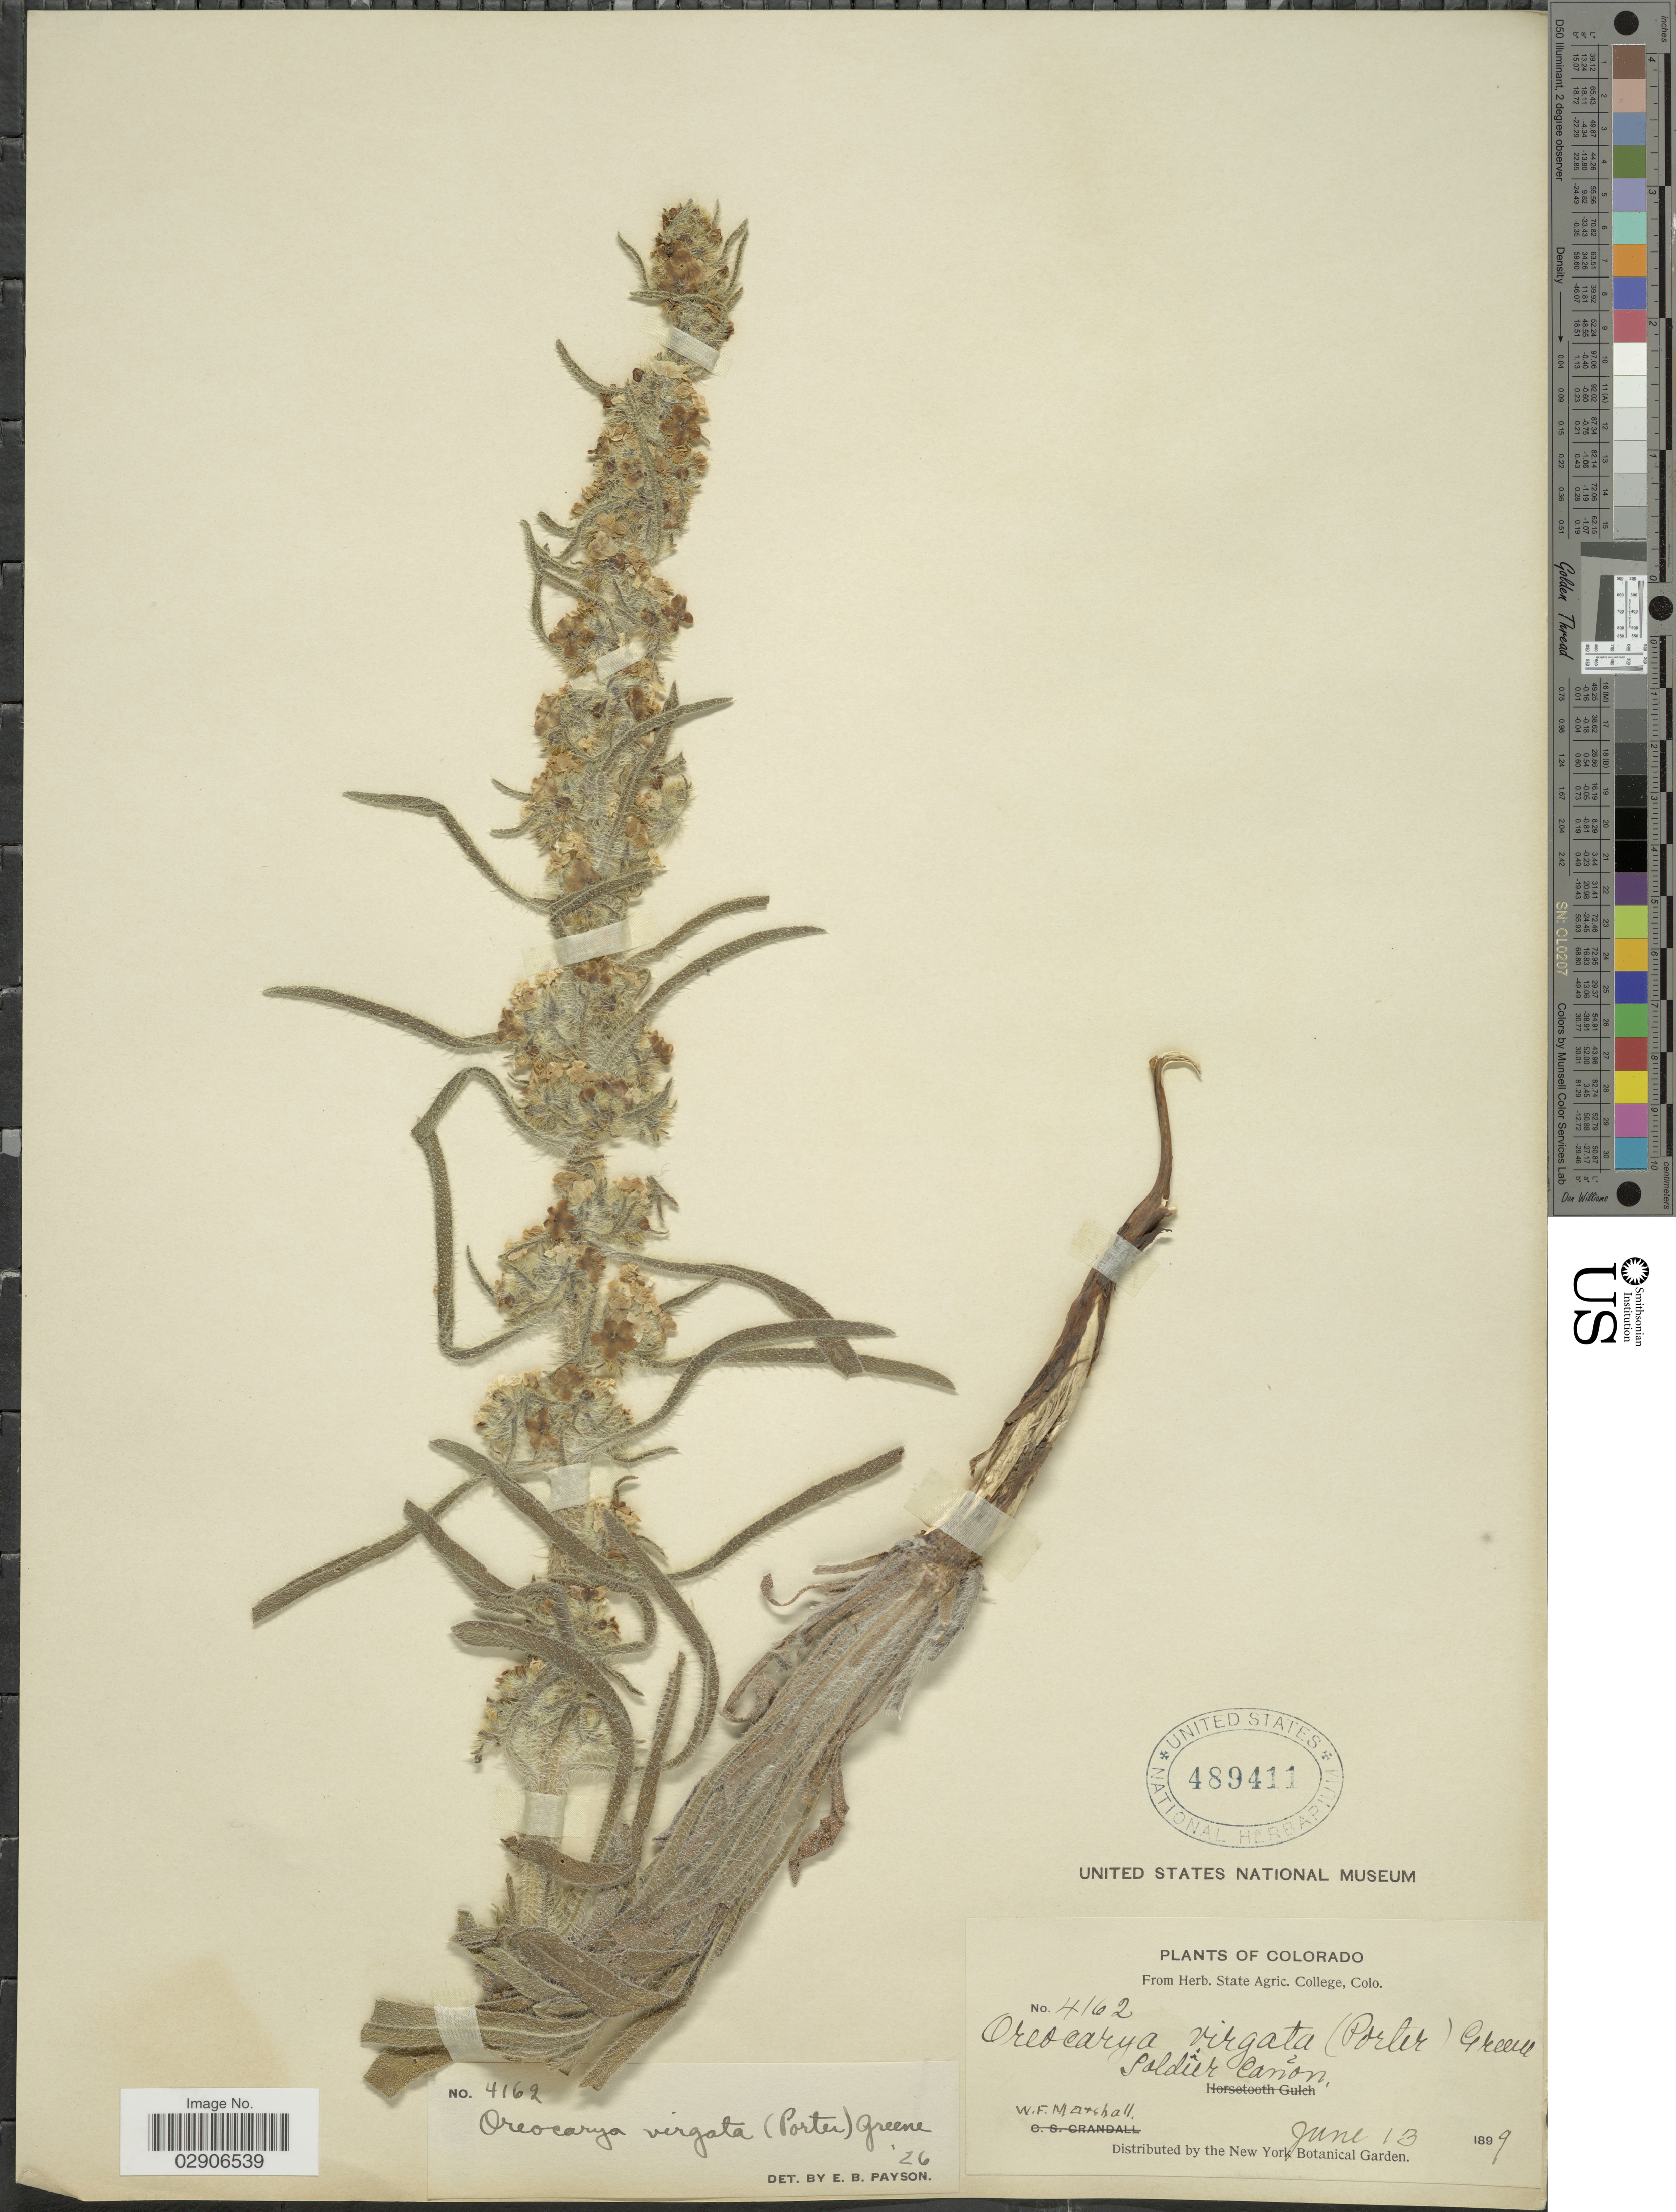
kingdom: Plantae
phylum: Tracheophyta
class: Magnoliopsida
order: Boraginales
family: Boraginaceae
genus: Oreocarya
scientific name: Oreocarya virgata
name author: (Porter) Greene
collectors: W. F. Marshall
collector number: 4162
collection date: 1899-06-13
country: United States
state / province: Colorado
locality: Soldier Cañon.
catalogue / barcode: US 489411